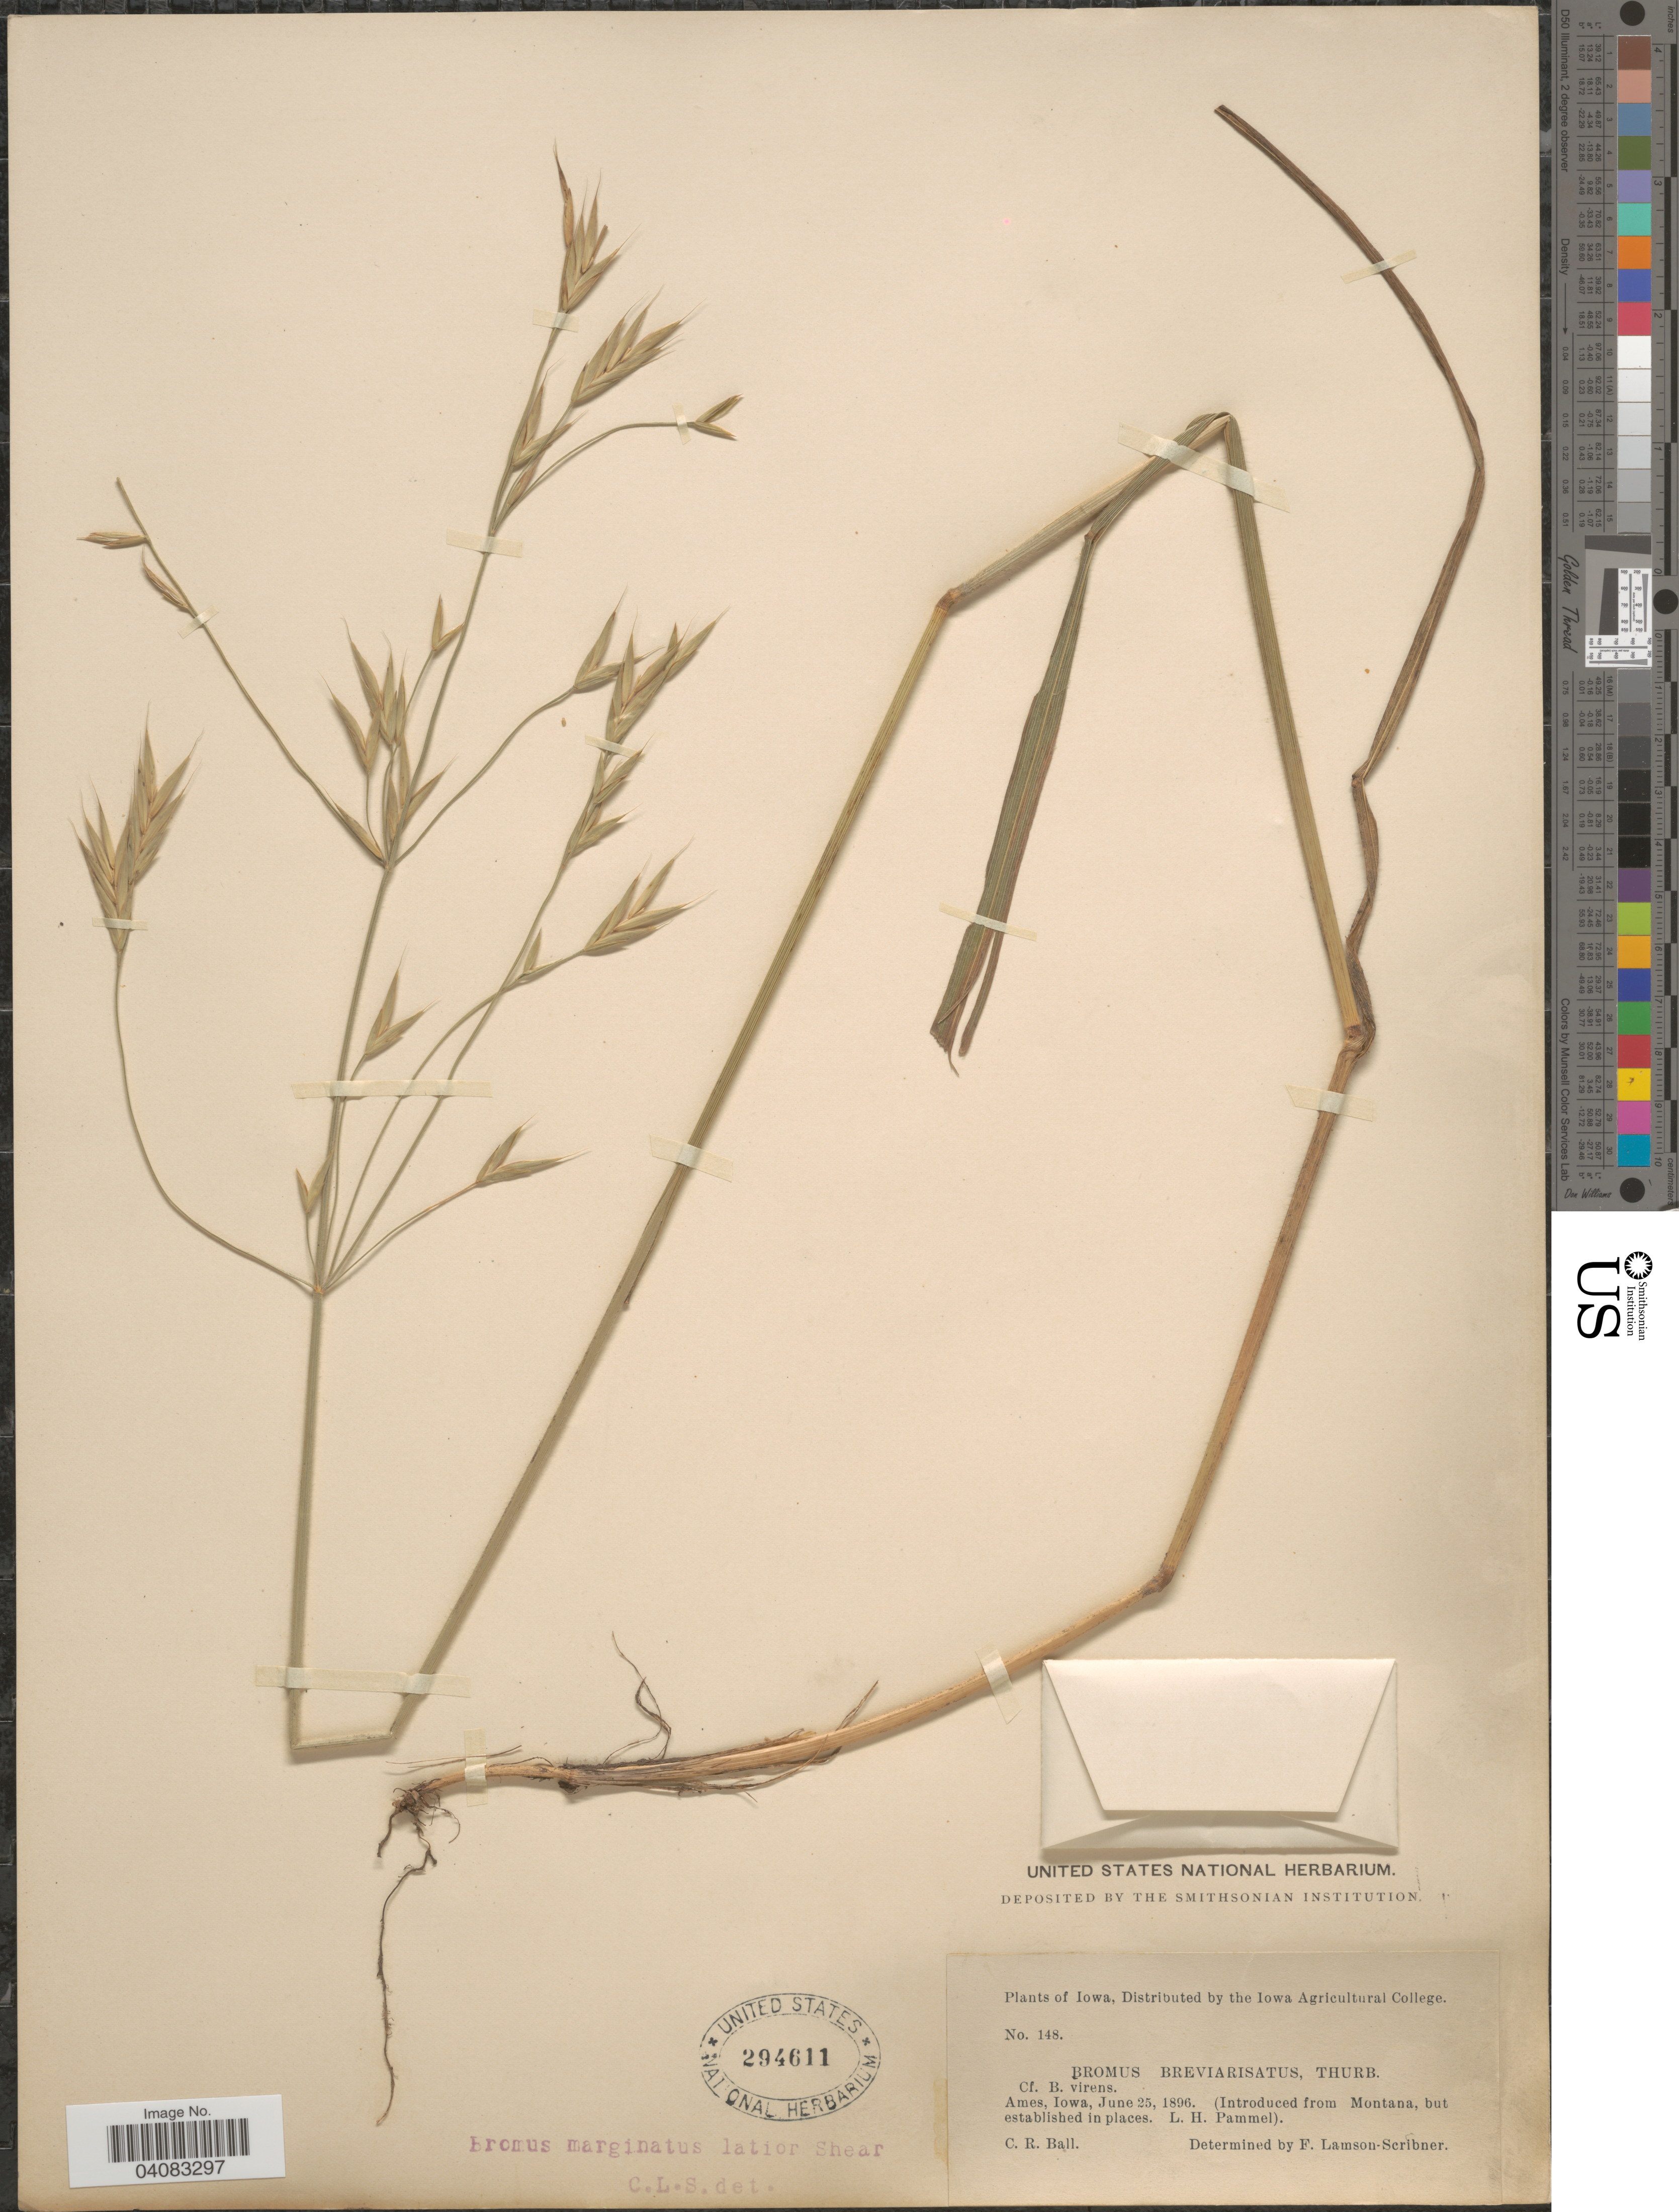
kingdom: Plantae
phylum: Tracheophyta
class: Liliopsida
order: Poales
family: Poaceae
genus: Bromus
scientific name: Bromus marginatus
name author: Nees ex Steud.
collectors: C. R. Ball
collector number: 148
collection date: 1896-06-25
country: United States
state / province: Iowa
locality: Ames.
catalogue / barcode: US 294611